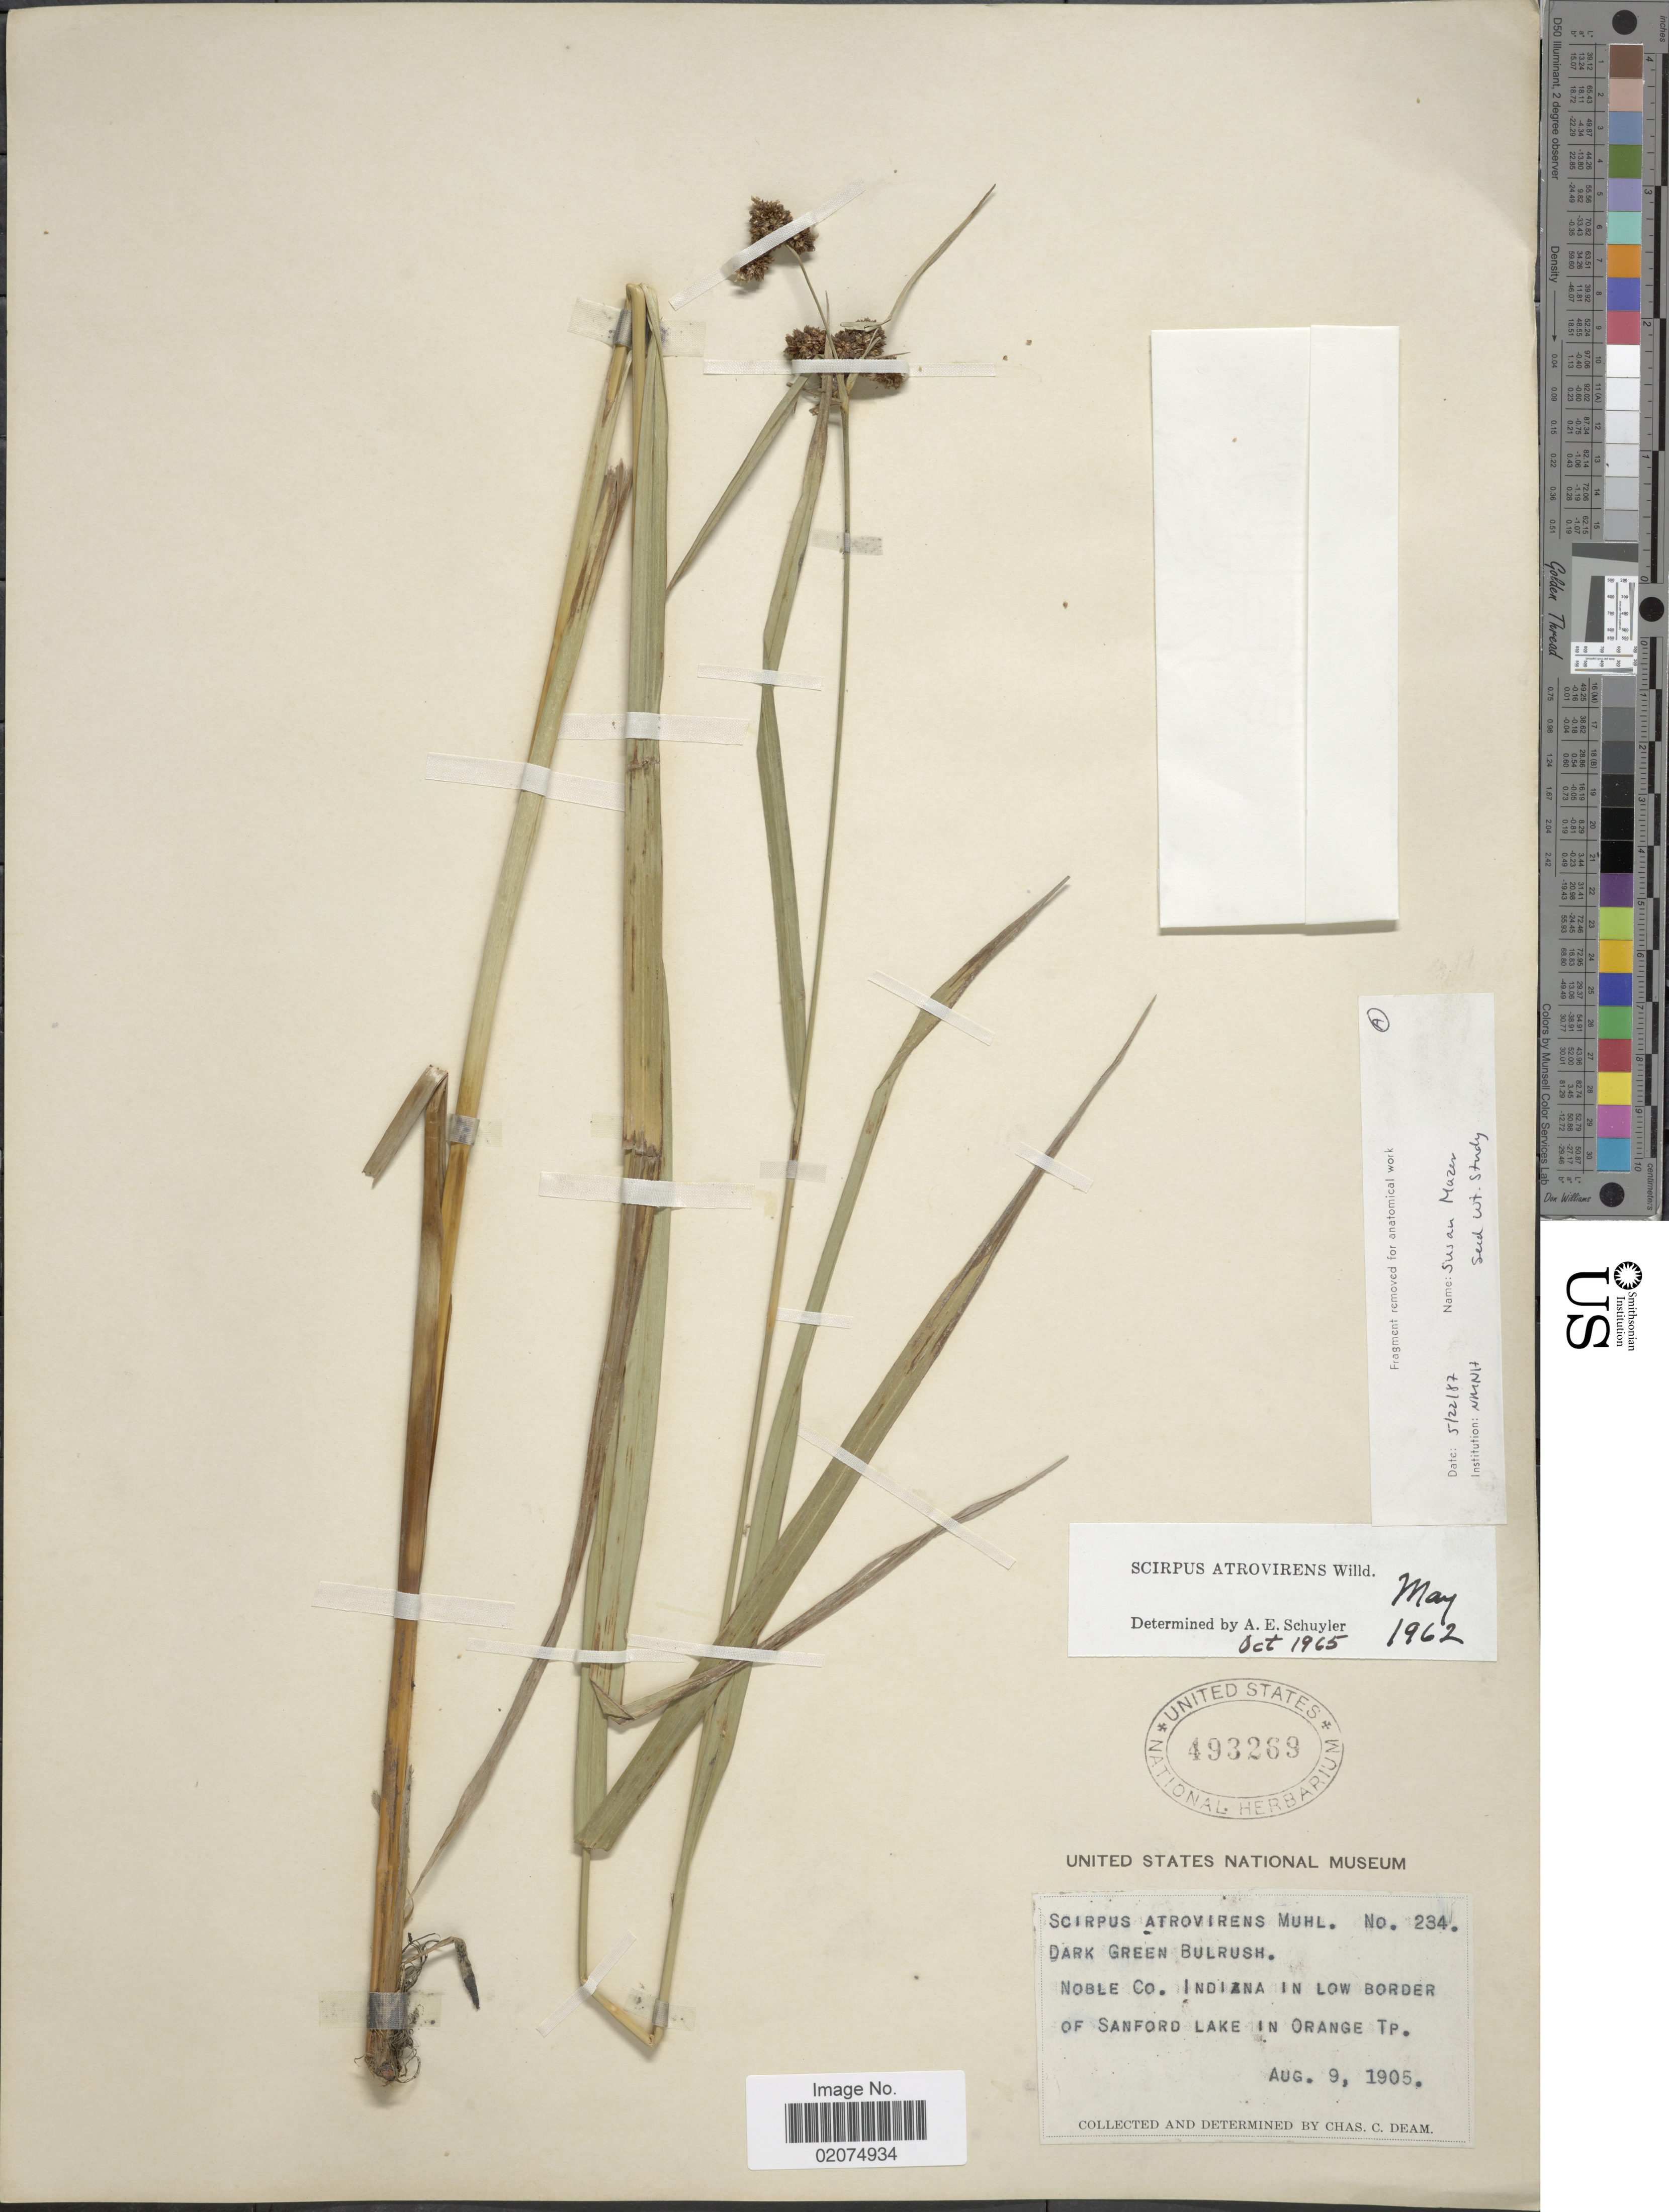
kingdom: Plantae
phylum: Tracheophyta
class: Liliopsida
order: Poales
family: Cyperaceae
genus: Scirpus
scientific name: Scirpus atrovirens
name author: Willd.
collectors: C. C. Deam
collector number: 234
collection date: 1905-08-09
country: United States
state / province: Indiana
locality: Noble Co., low border of Sanford Lake in Orange Tp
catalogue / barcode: US 493269